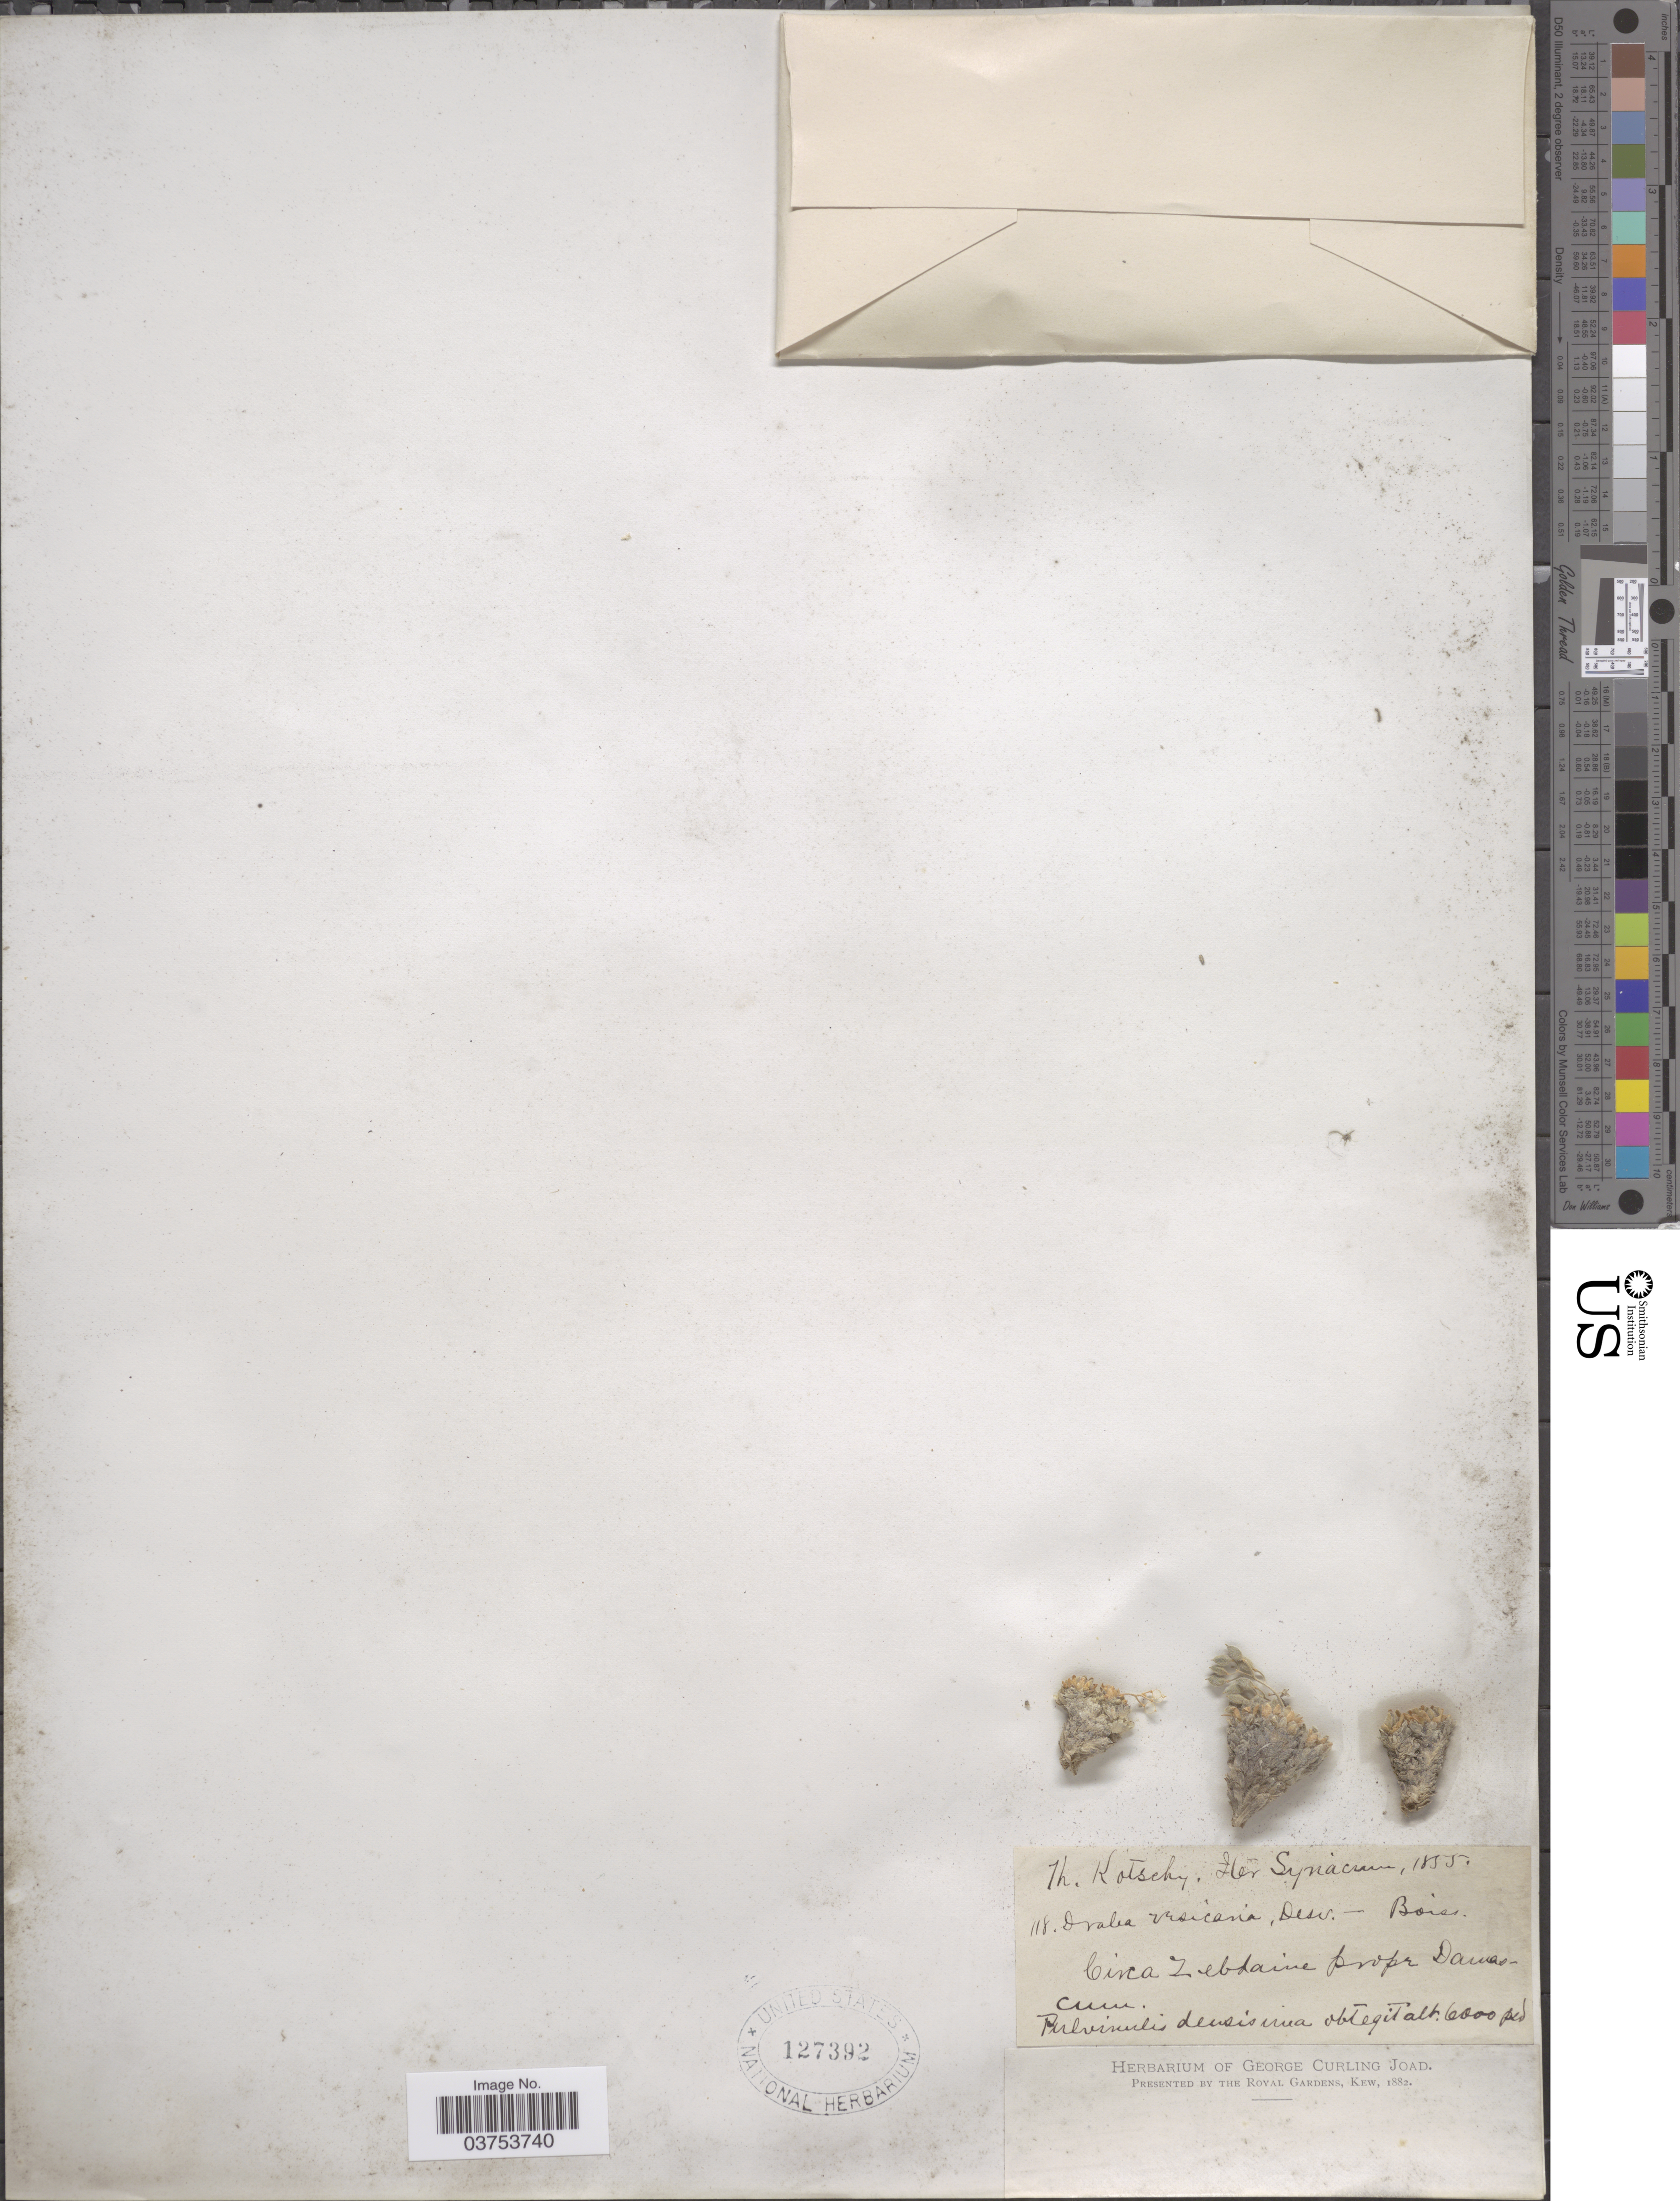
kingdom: Plantae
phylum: Tracheophyta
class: Magnoliopsida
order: Brassicales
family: Brassicaceae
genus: Draba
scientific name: Draba vesicaria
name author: Desv.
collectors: K. G. Kotschy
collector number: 118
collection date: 1855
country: Syria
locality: Cinca Zebdaine prope Damascum.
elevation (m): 1829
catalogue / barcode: US 127392